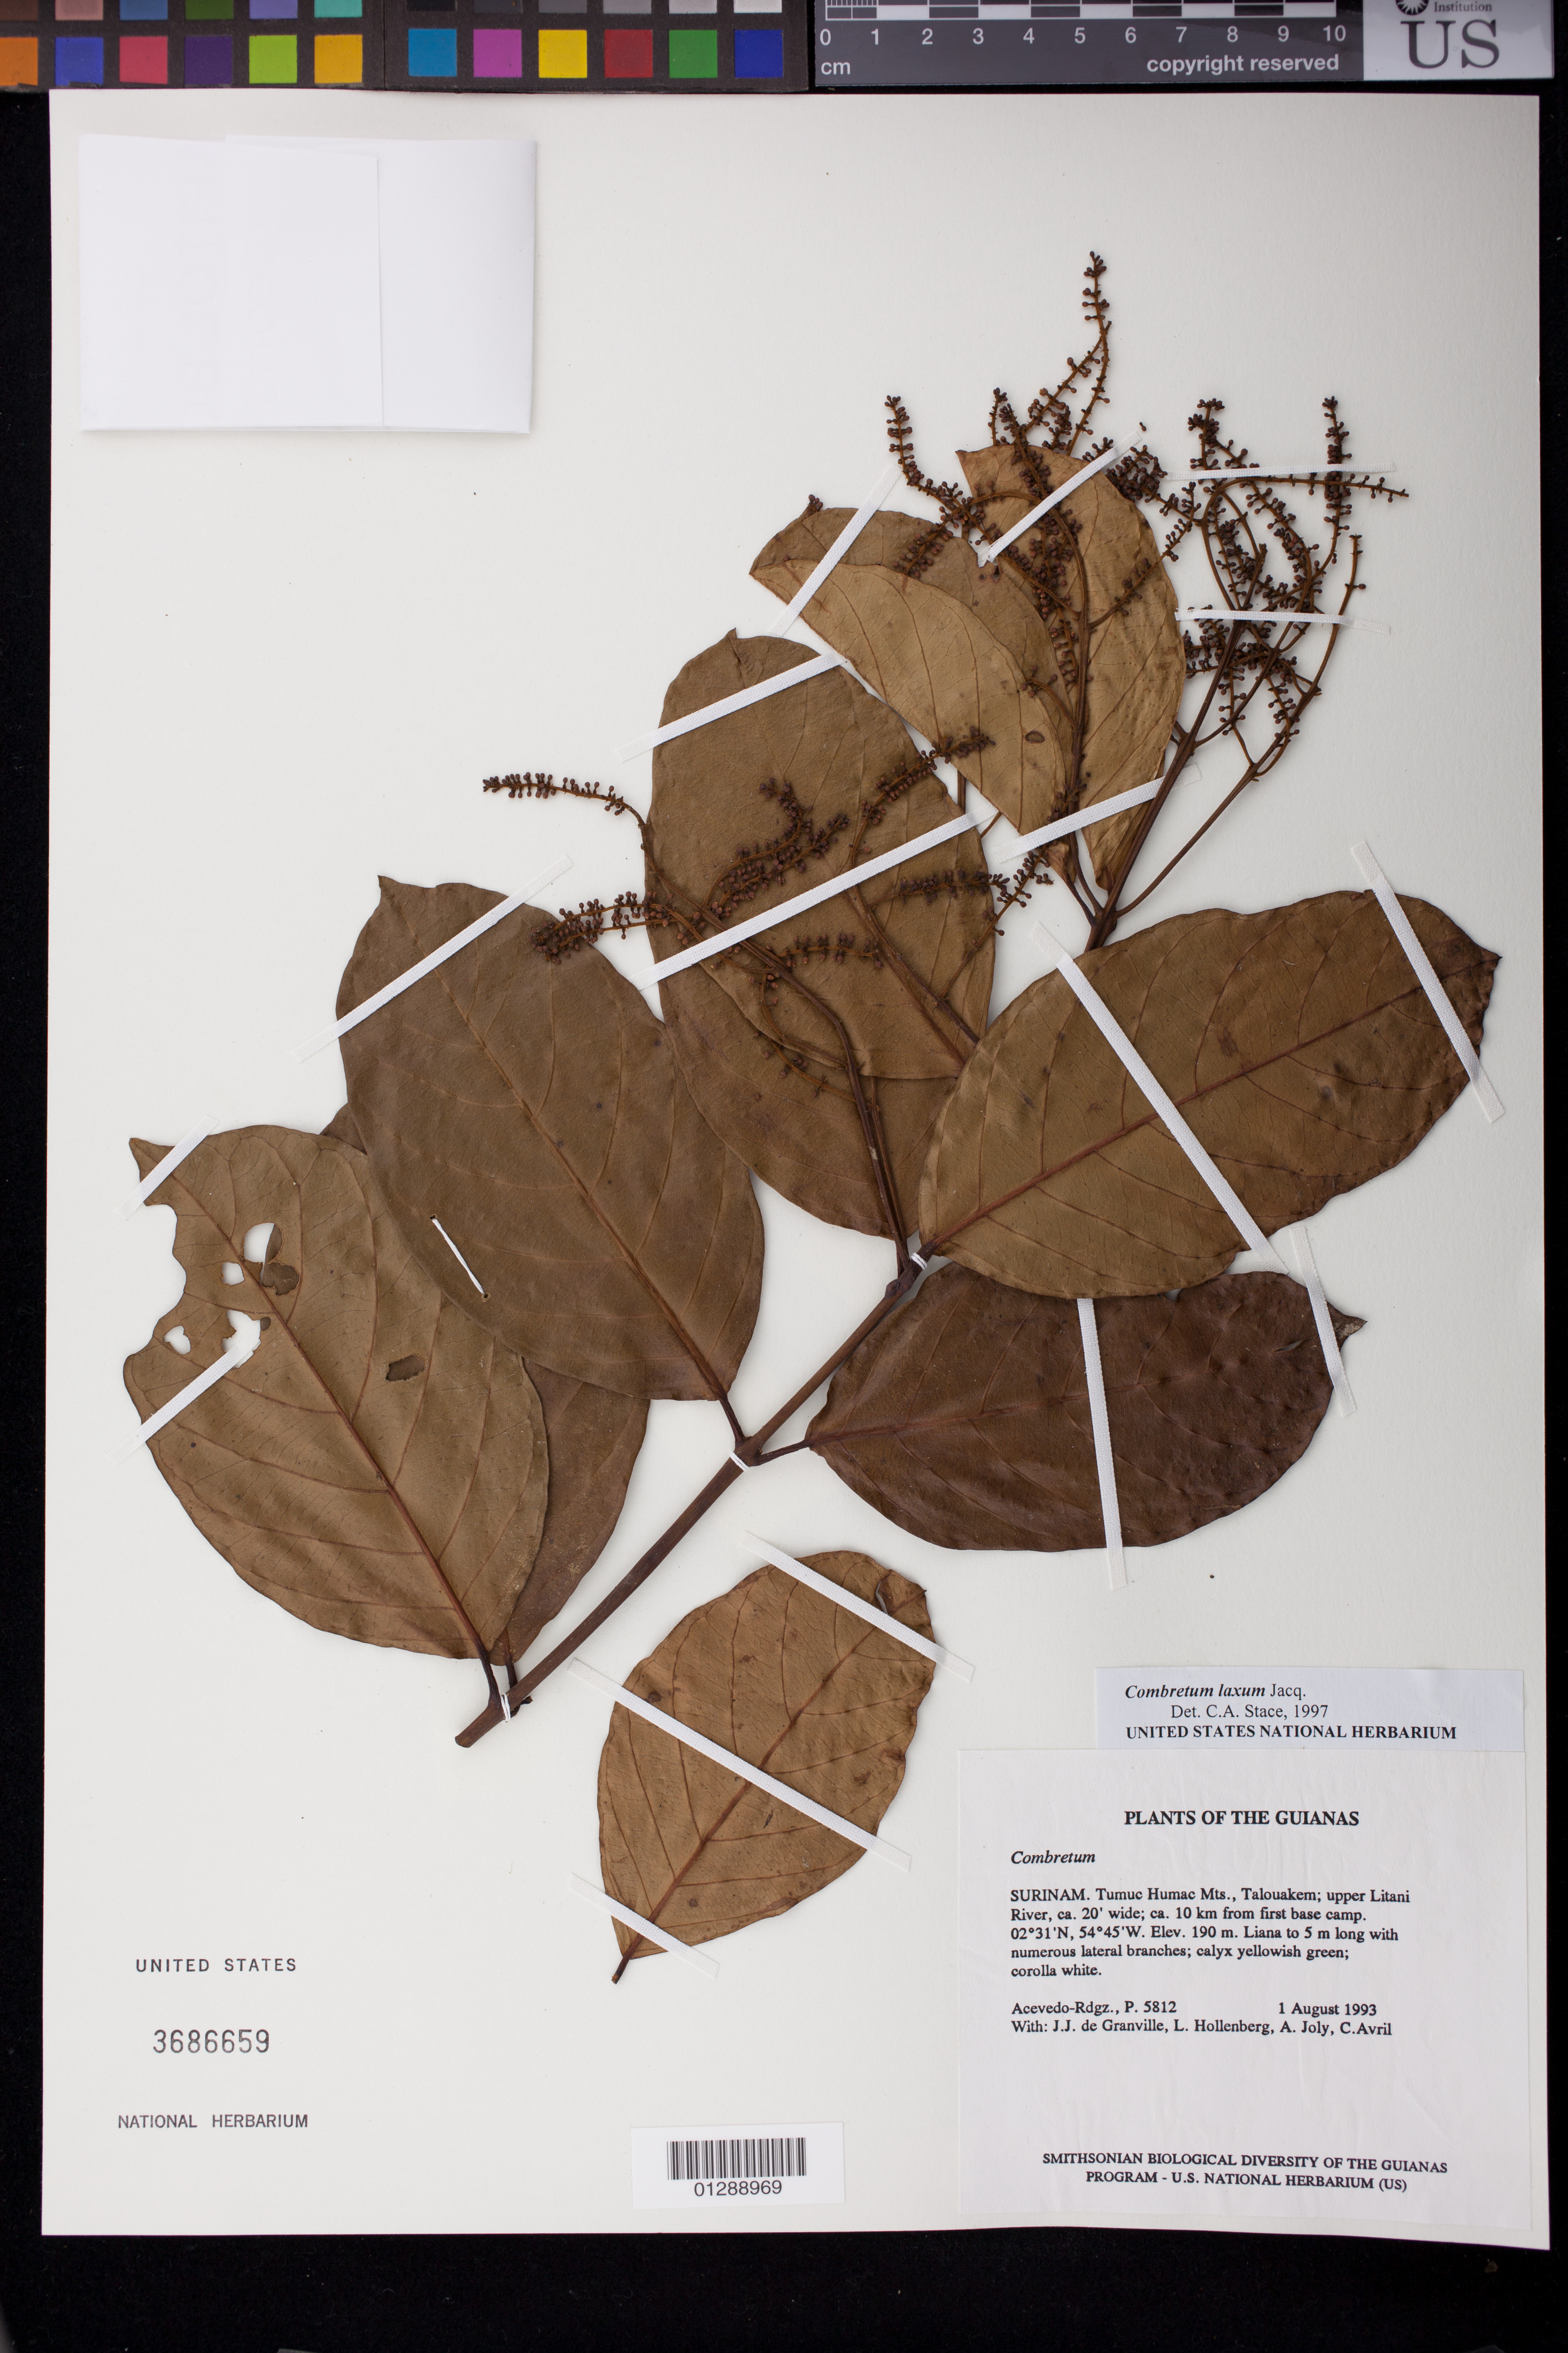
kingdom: Plantae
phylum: Tracheophyta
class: Magnoliopsida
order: Myrtales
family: Combretaceae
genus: Combretum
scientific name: Combretum laxum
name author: Jacq.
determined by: Stace, C. A.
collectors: P. Acevedo-Rodr., J.-J. de Granville, L. Hollenberg, A. Joly & C. Avril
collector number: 5812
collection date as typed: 1 August 1993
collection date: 1993-08-01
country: Suriname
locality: Tumuc Humac Mts., Talouakem; upper Litani River, ca. 20' wide; ca. 10 km from first base camp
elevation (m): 190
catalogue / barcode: US 3686659